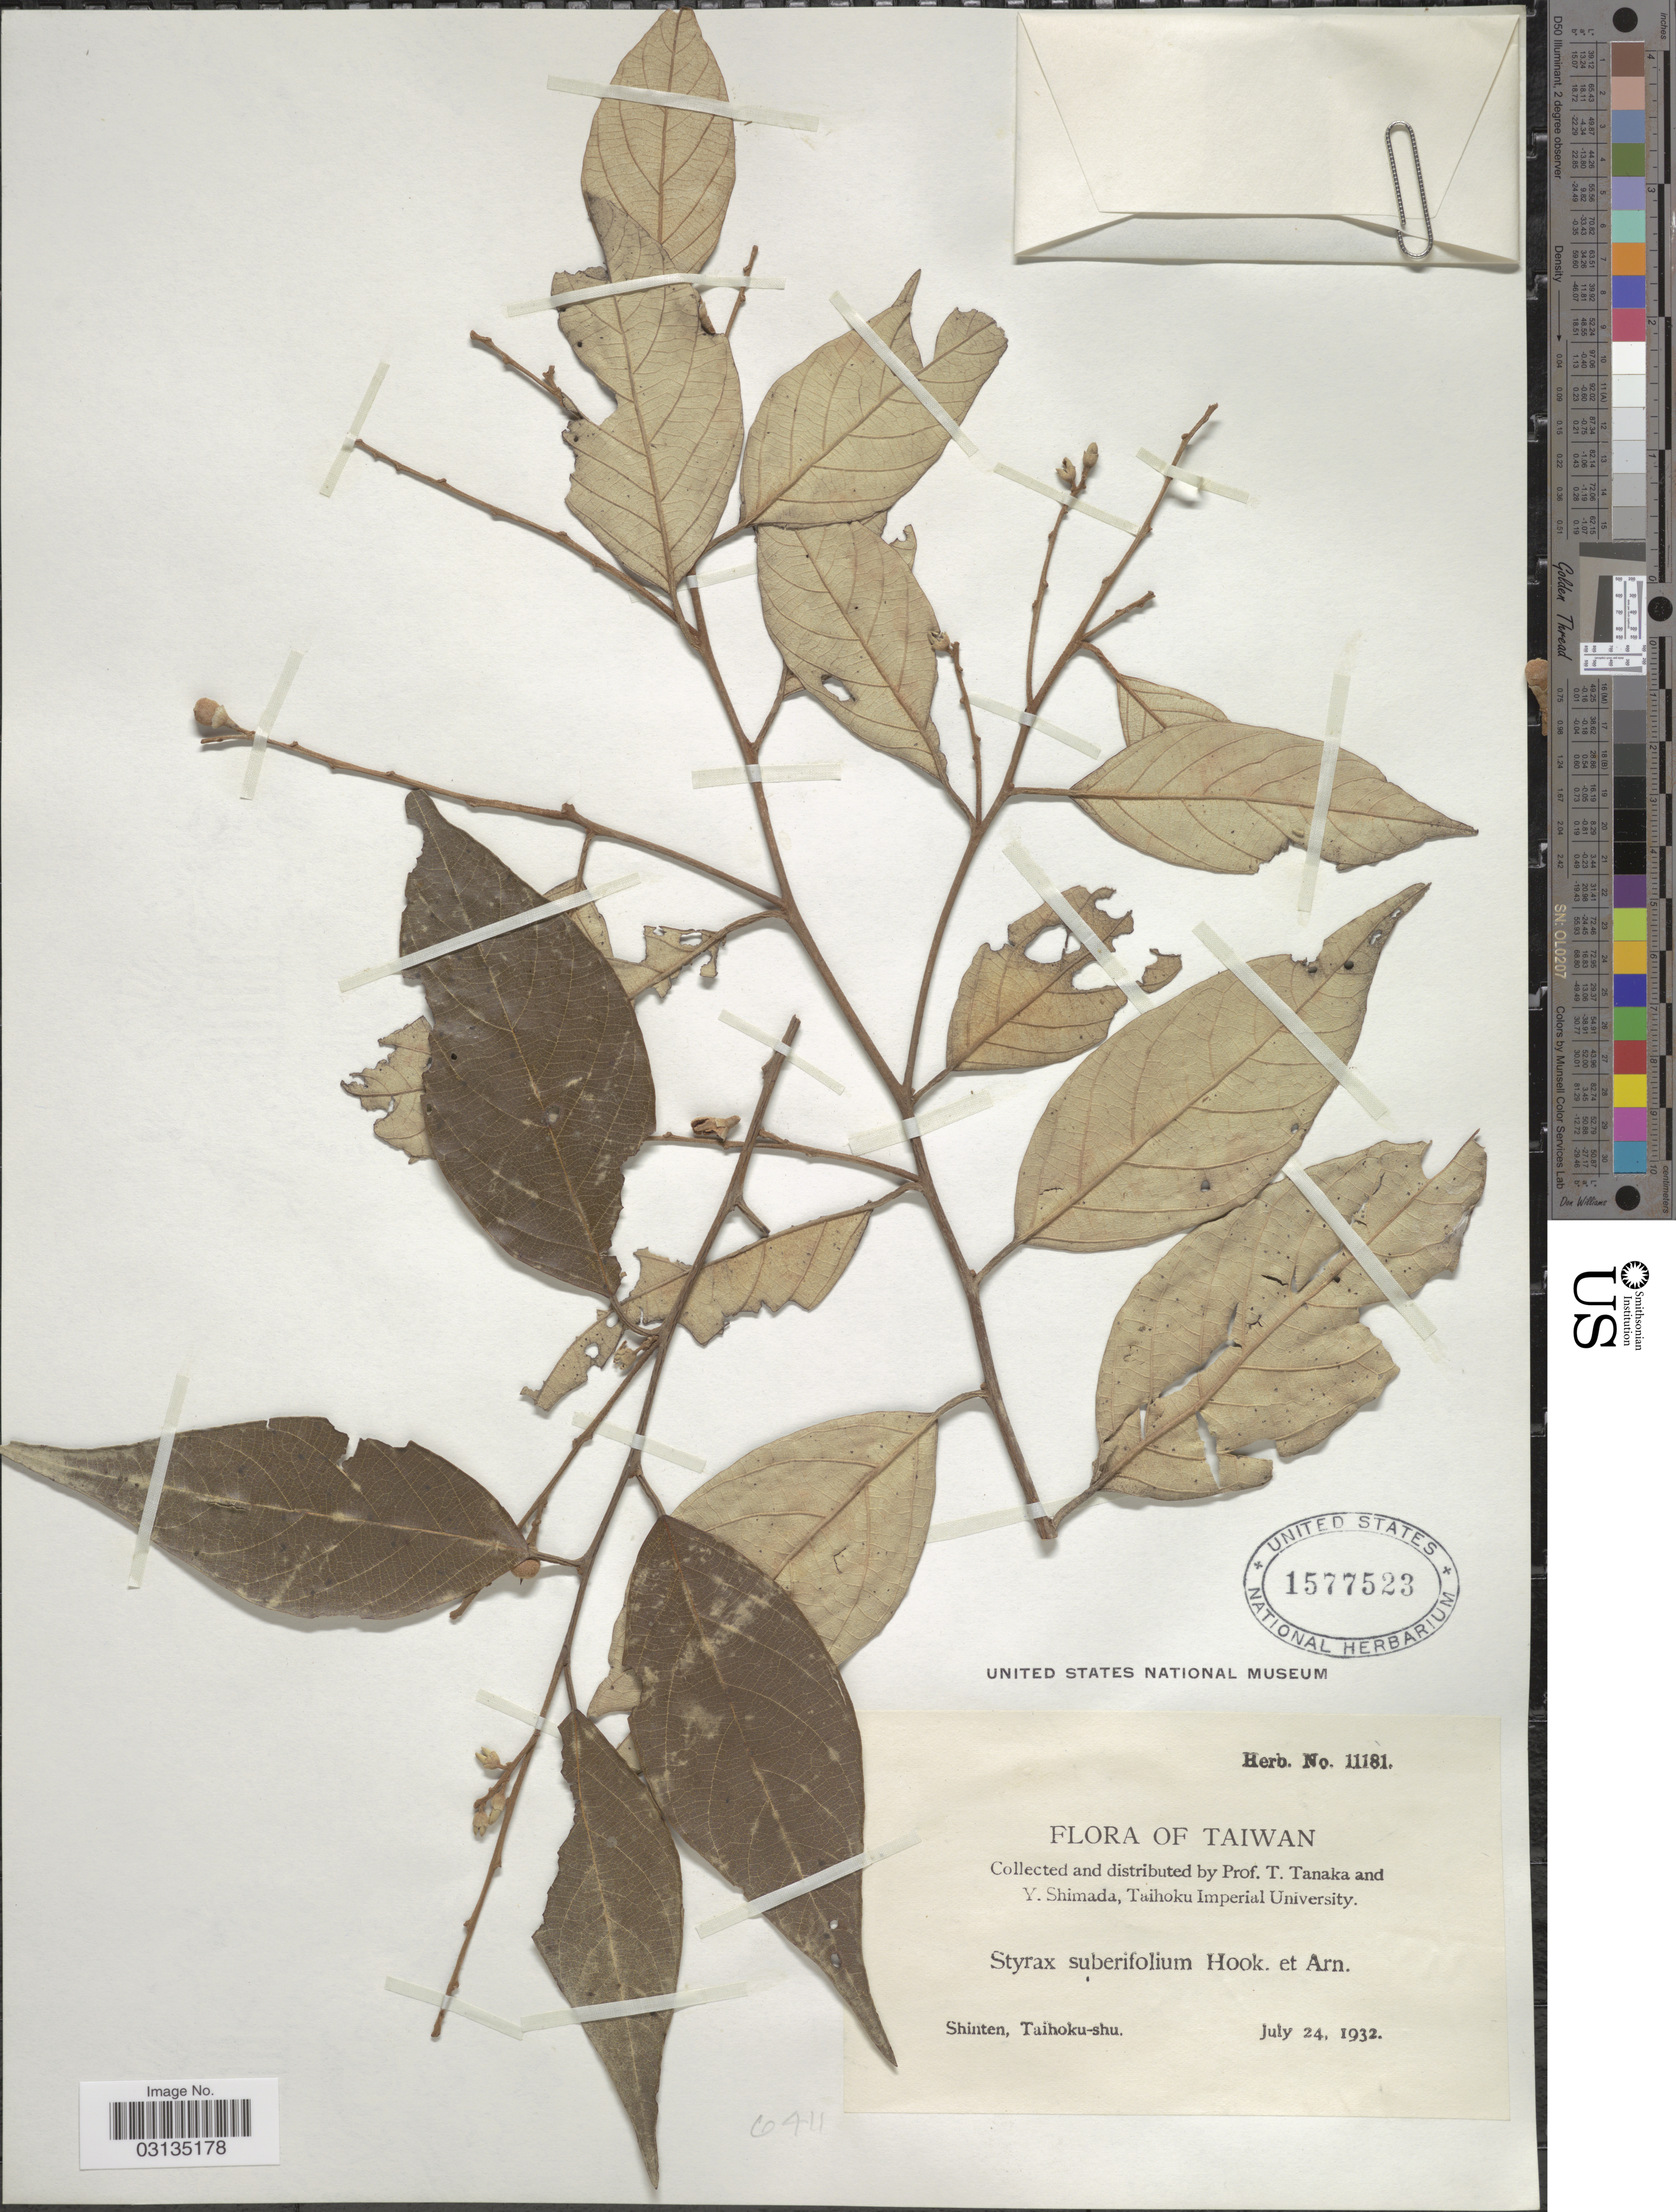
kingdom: Plantae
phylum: Tracheophyta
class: Magnoliopsida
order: Ericales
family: Styracaceae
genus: Styrax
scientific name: Styrax suberifolius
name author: Hook. & Arn.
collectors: T. Tanaka & Y. Shimada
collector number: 11181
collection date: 1932-07-24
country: Taiwan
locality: Shinten, Taihoku-shu.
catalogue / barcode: US 1577523